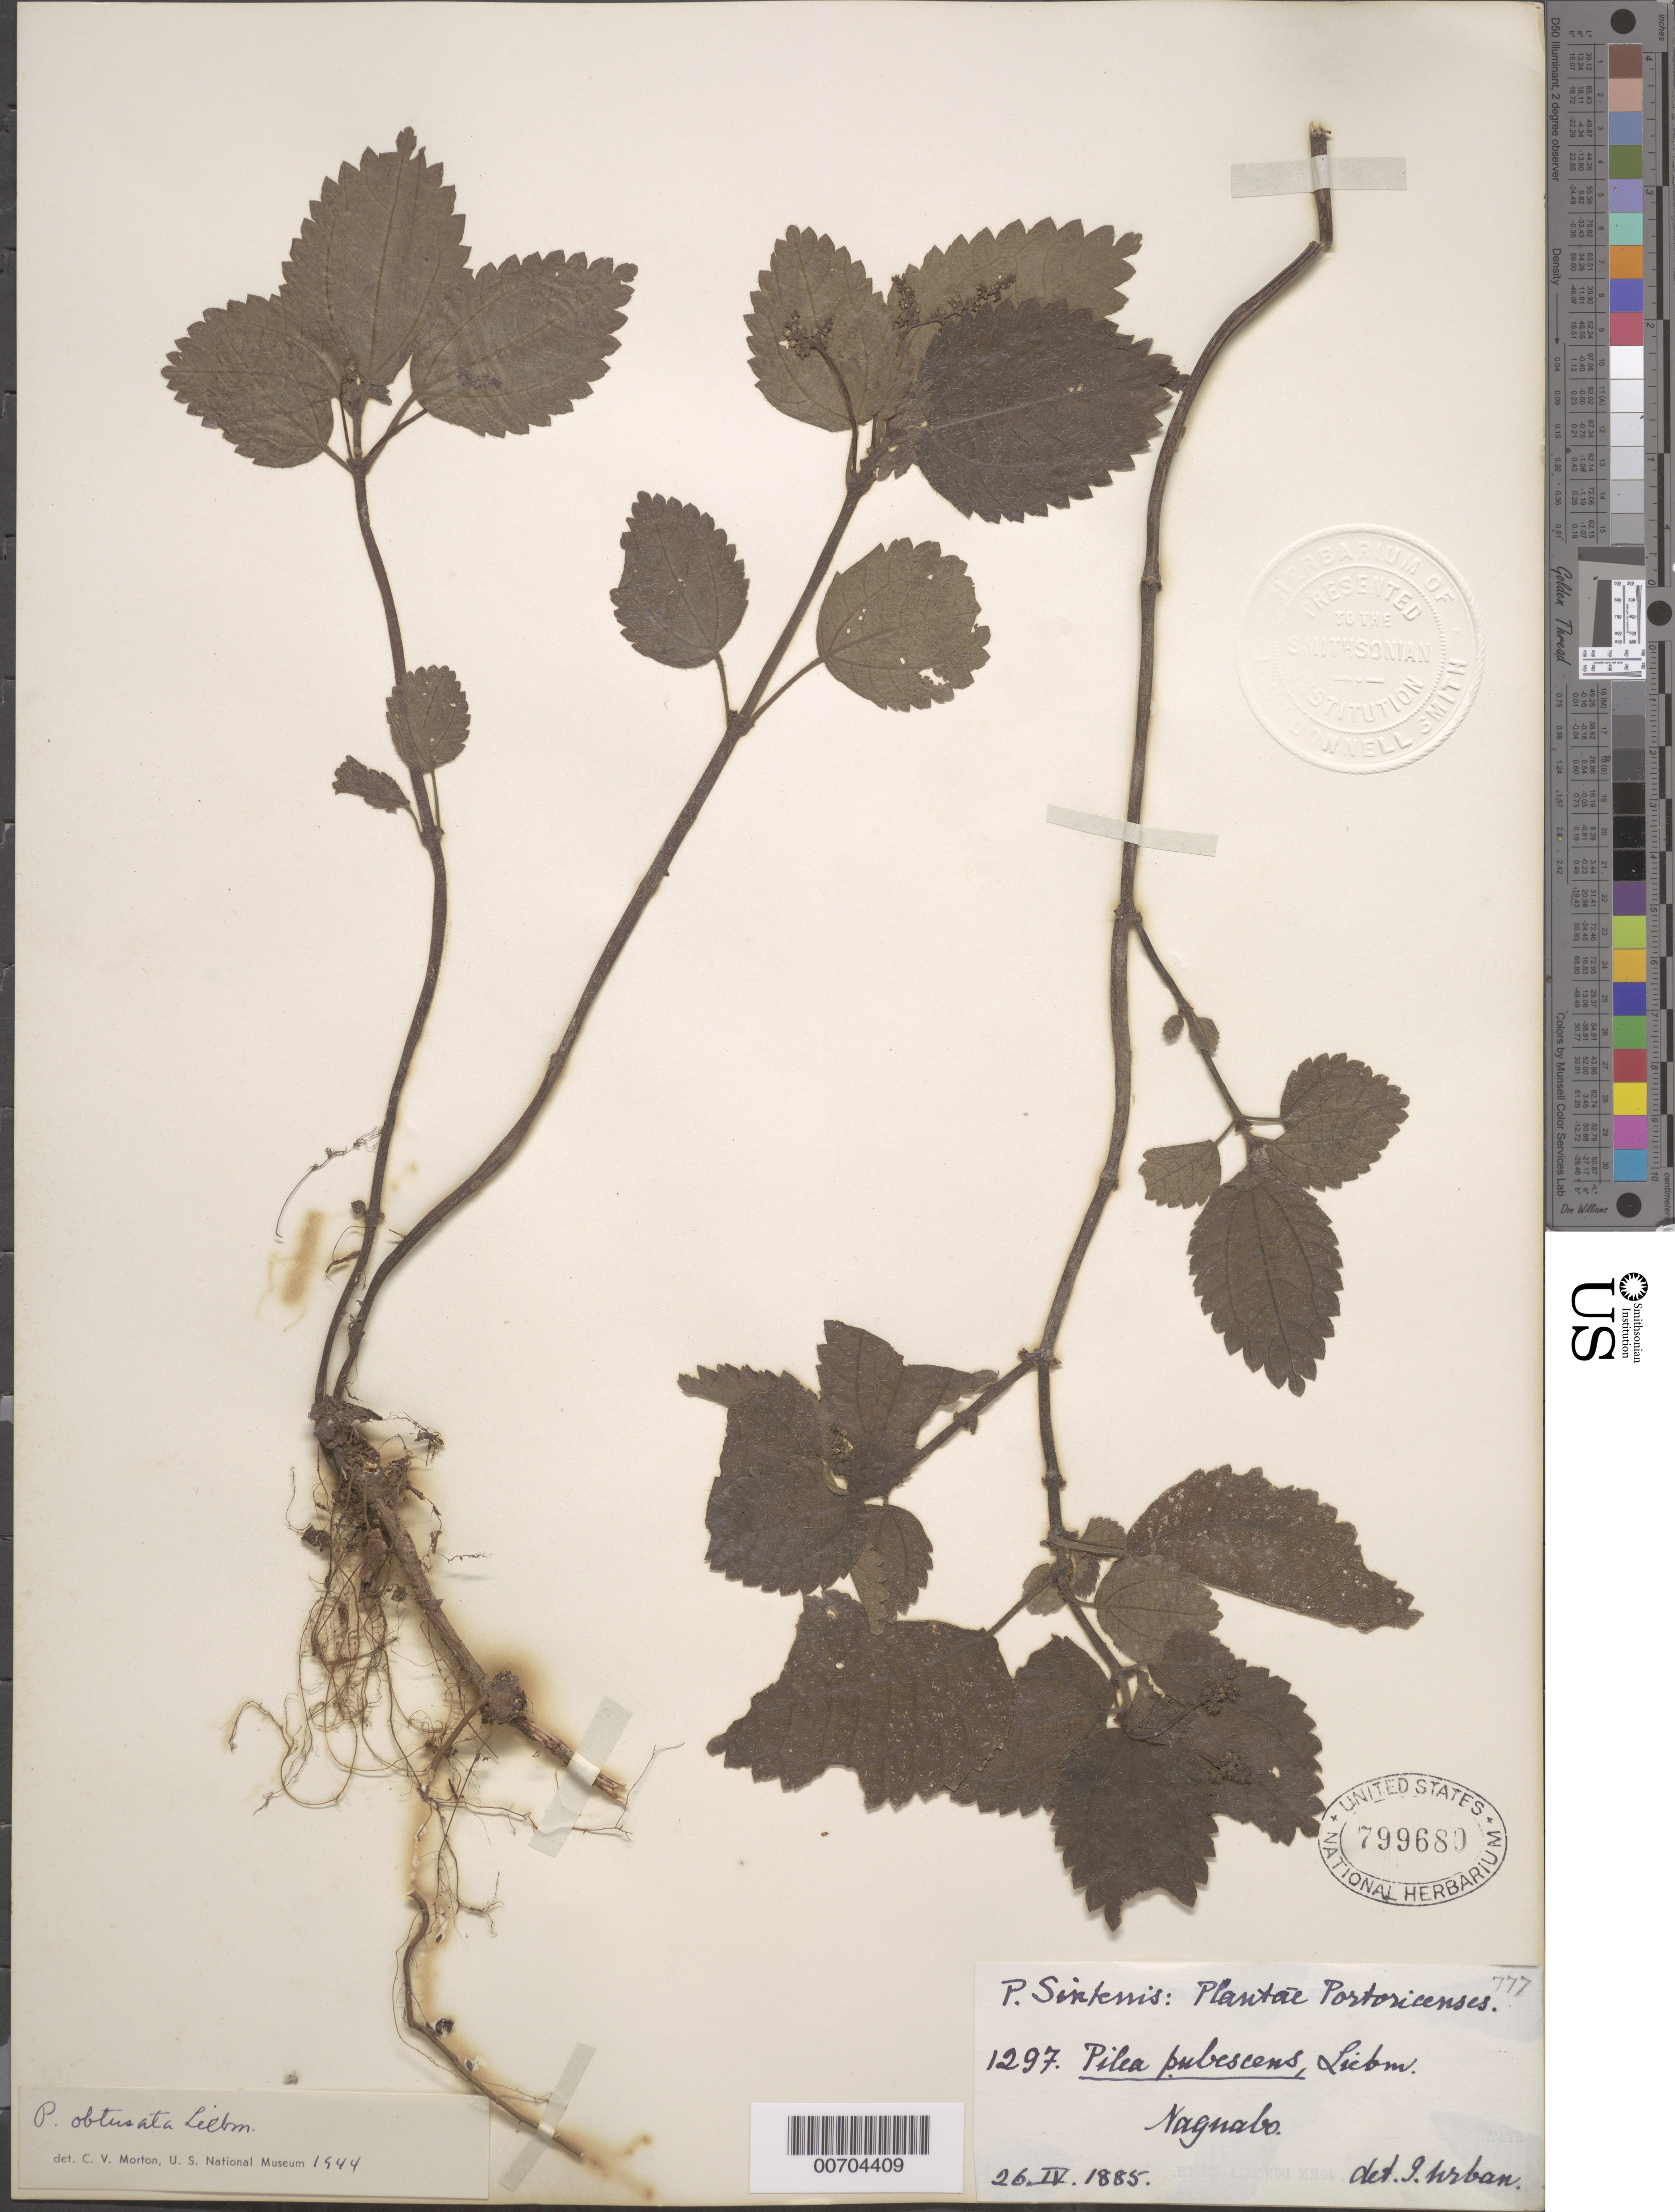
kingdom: Plantae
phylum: Tracheophyta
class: Magnoliopsida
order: Rosales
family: Urticaceae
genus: Pilea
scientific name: Pilea obtusata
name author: Liebm.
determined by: Morton, C. V.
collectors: P. Sintenis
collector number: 1297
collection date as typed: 26 Sep 1885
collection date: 1885-09-26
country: Puerto Rico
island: Greater Antilles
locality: Naguabo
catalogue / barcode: US 799680